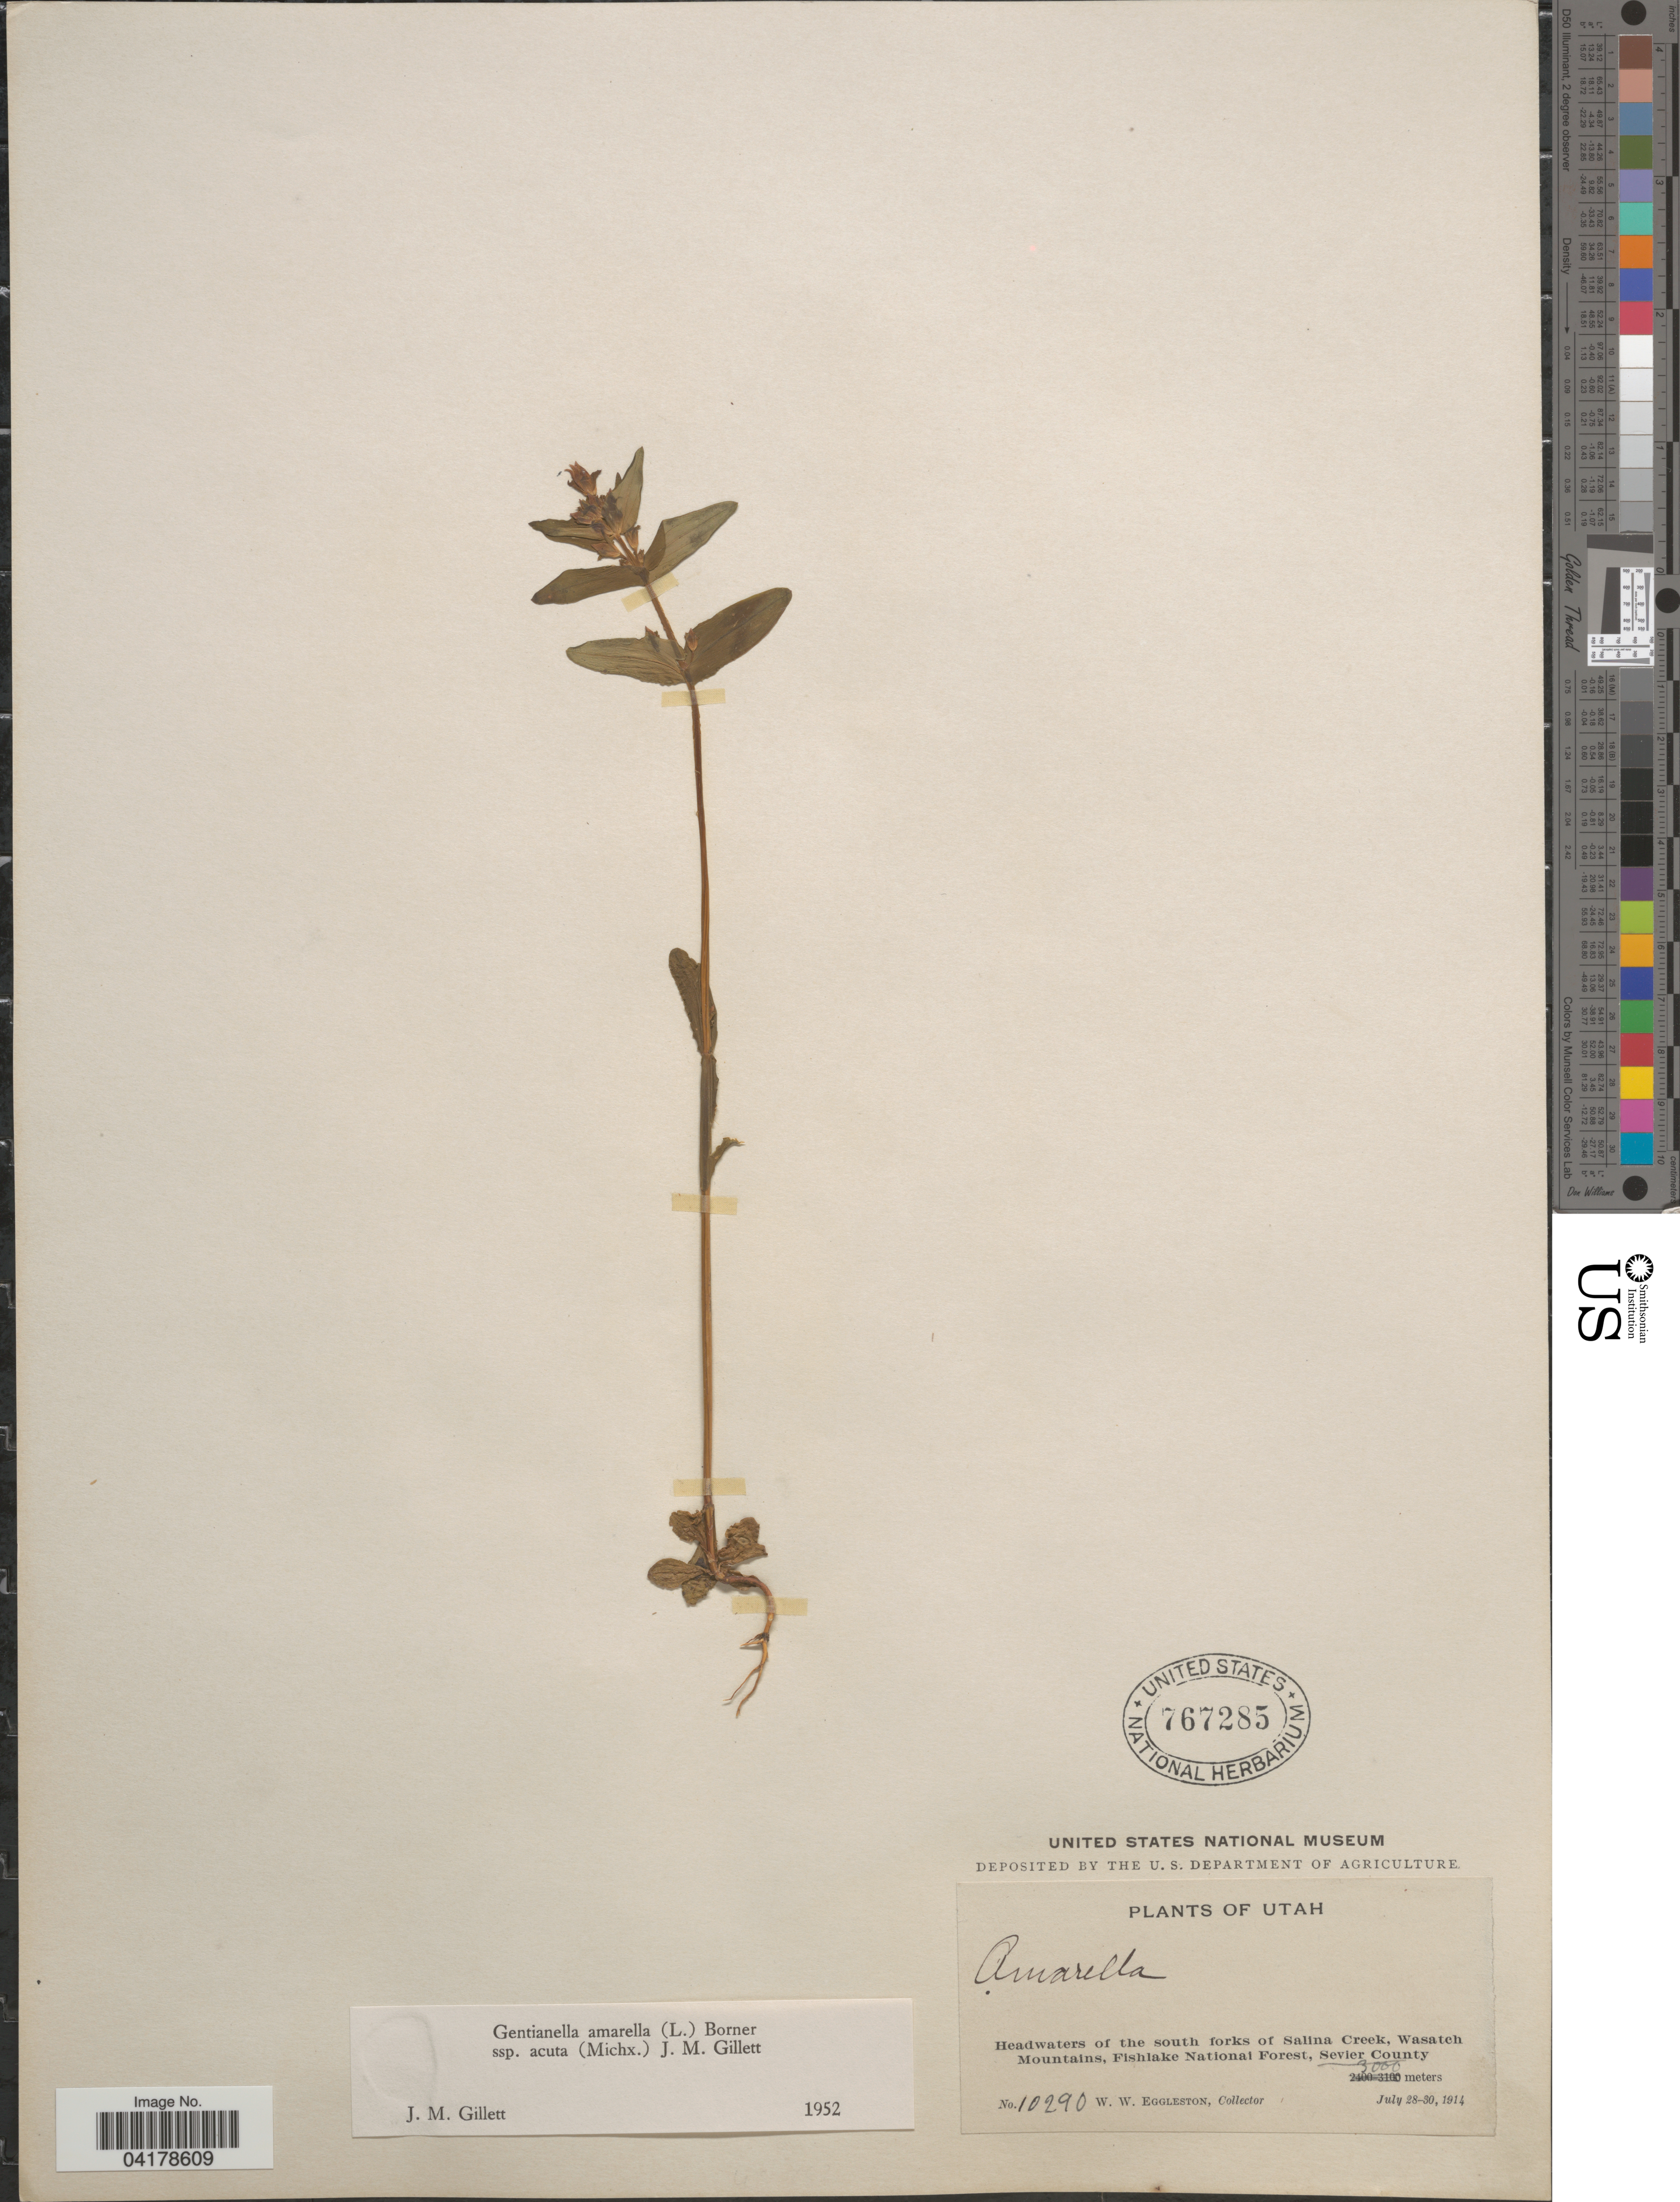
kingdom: Plantae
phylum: Tracheophyta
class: Magnoliopsida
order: Gentianales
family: Gentianaceae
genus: Gentianella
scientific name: Gentianella amarella subsp. acuta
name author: (Michx.) J.M. Gillett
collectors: W. W. Eggleston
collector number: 10290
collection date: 1914-07-28/1914-07-30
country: United States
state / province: Utah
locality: Headwaters of the south forks of Salina Creek, Wasatch Mountains, Fishlake National Forest, Sevier County.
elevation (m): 3000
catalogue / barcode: US 767285